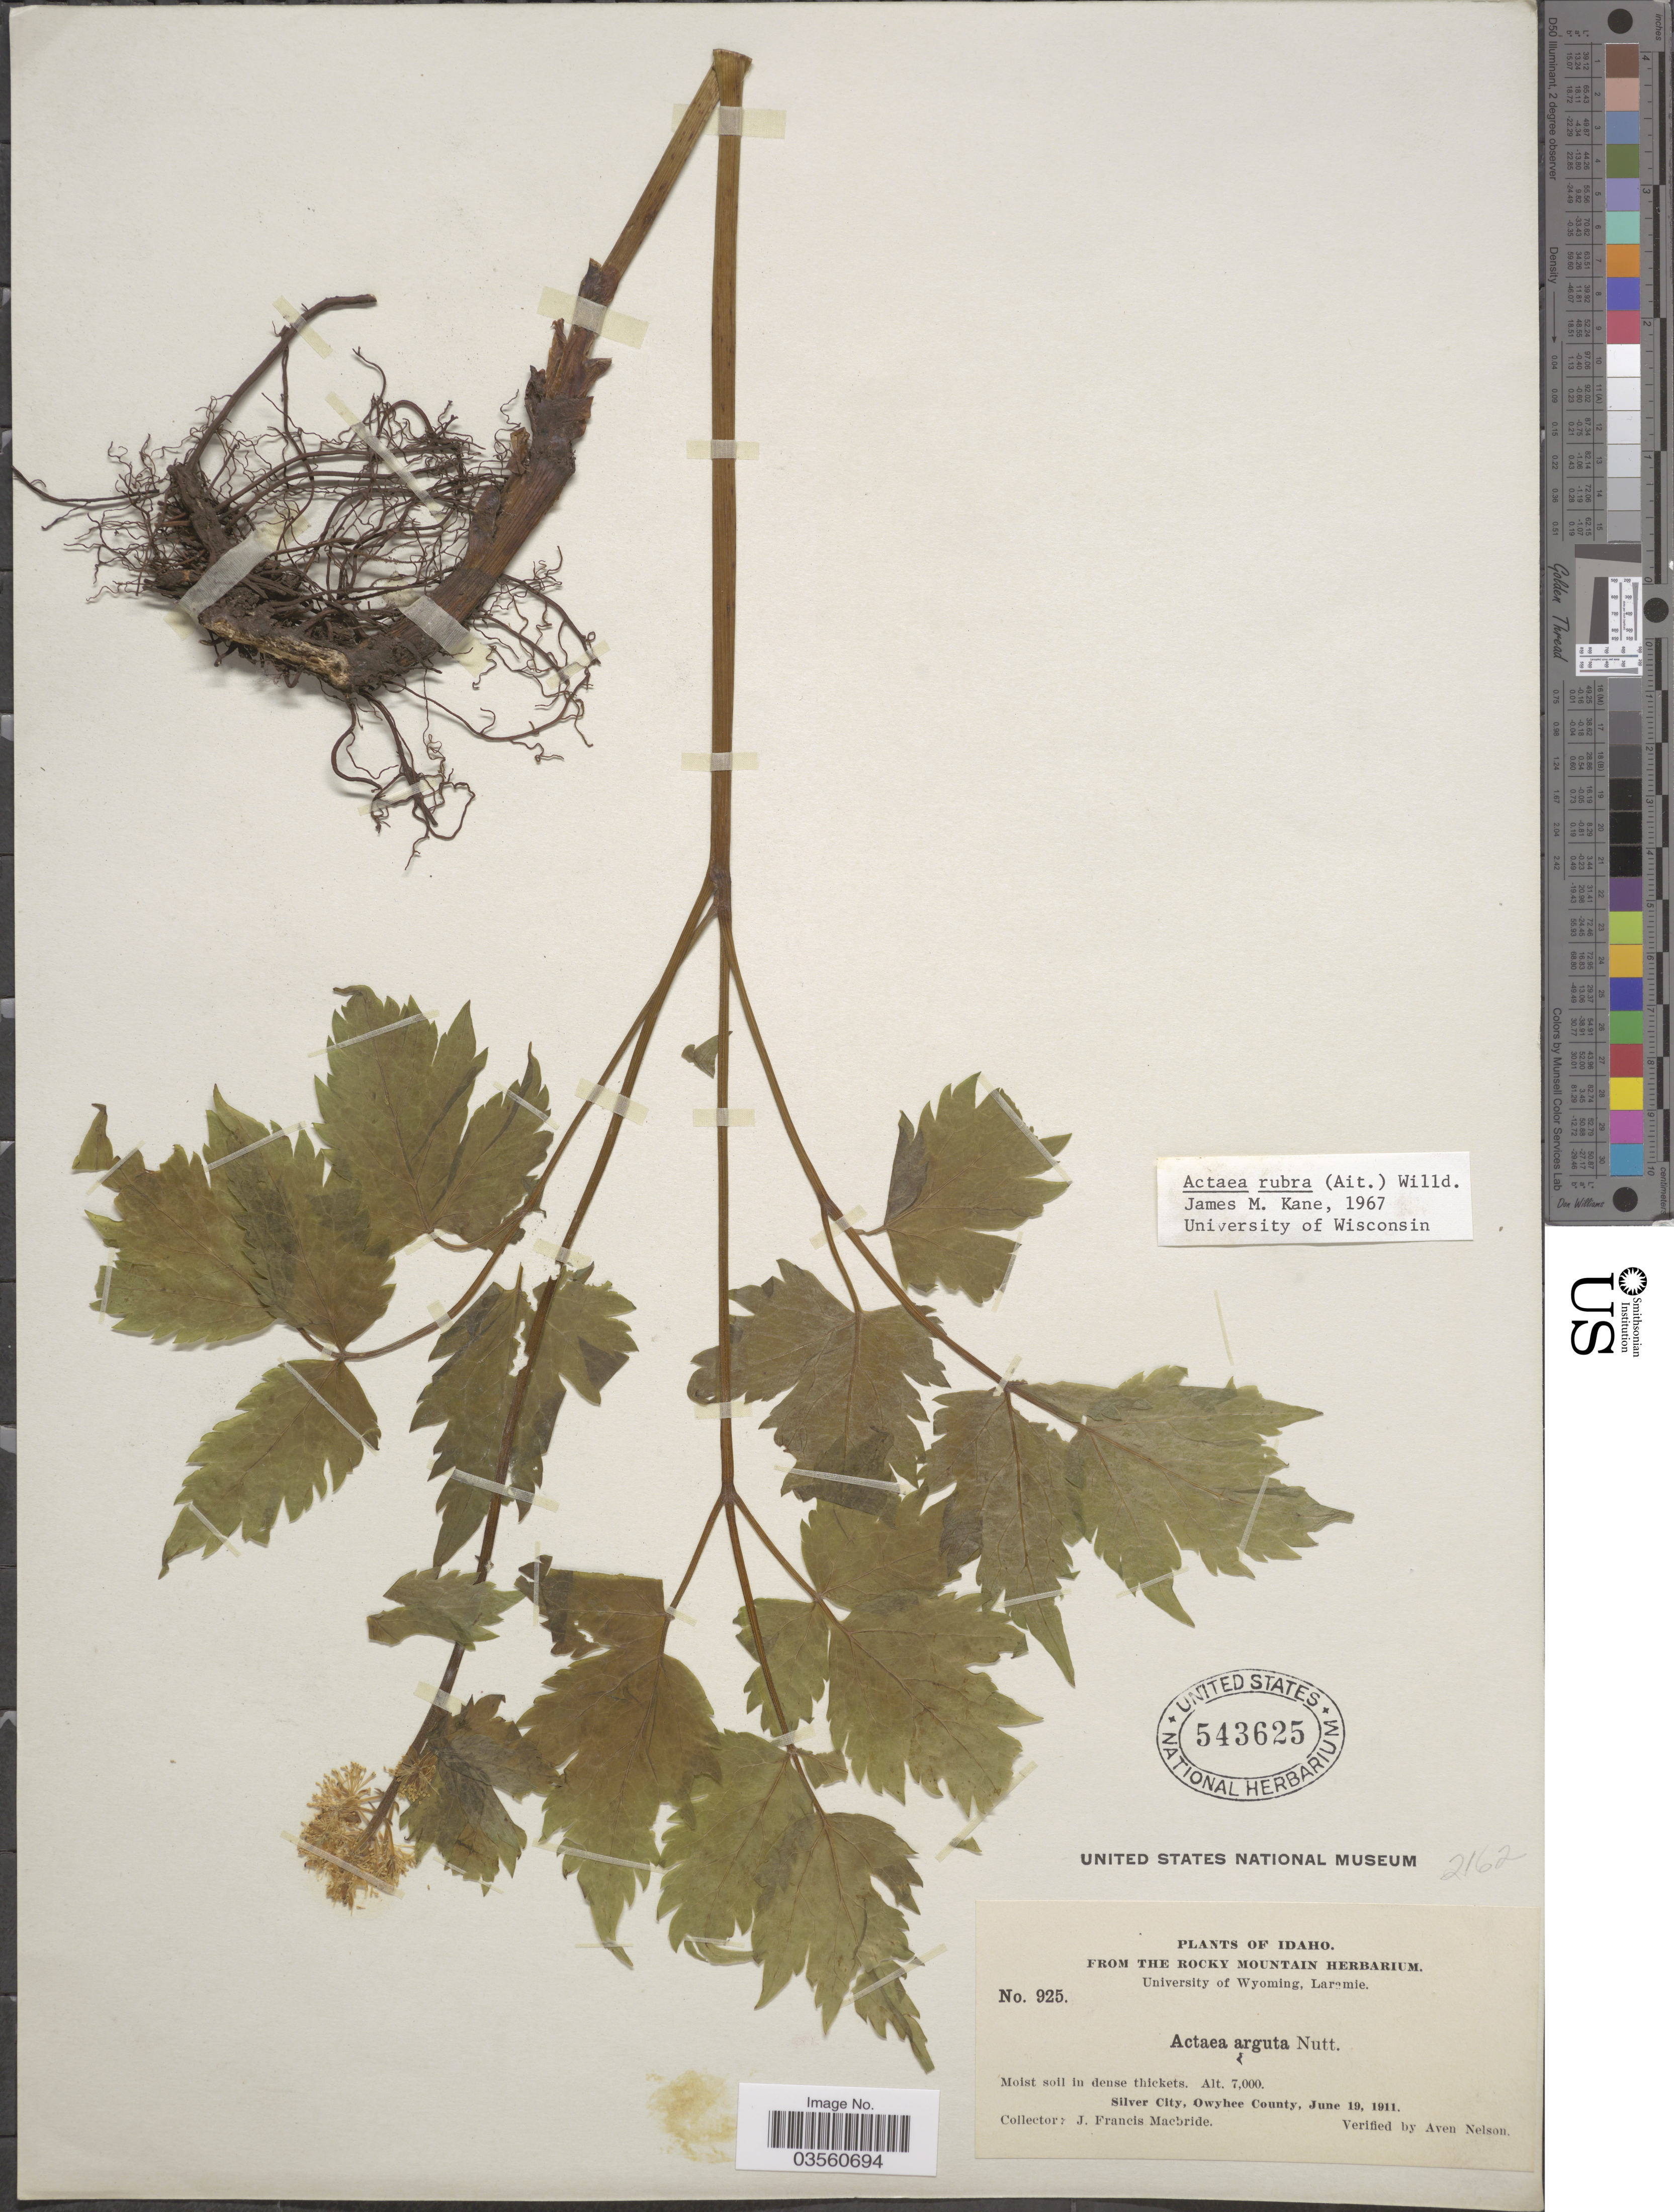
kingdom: Plantae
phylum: Tracheophyta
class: Magnoliopsida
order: Ranunculales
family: Ranunculaceae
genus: Actaea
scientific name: Actaea rubra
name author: (Aiton) Willd.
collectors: J. F. Macbride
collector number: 925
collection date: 1911-06-19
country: United States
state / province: Idaho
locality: Silver City, Owyhee County.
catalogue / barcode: US 543625